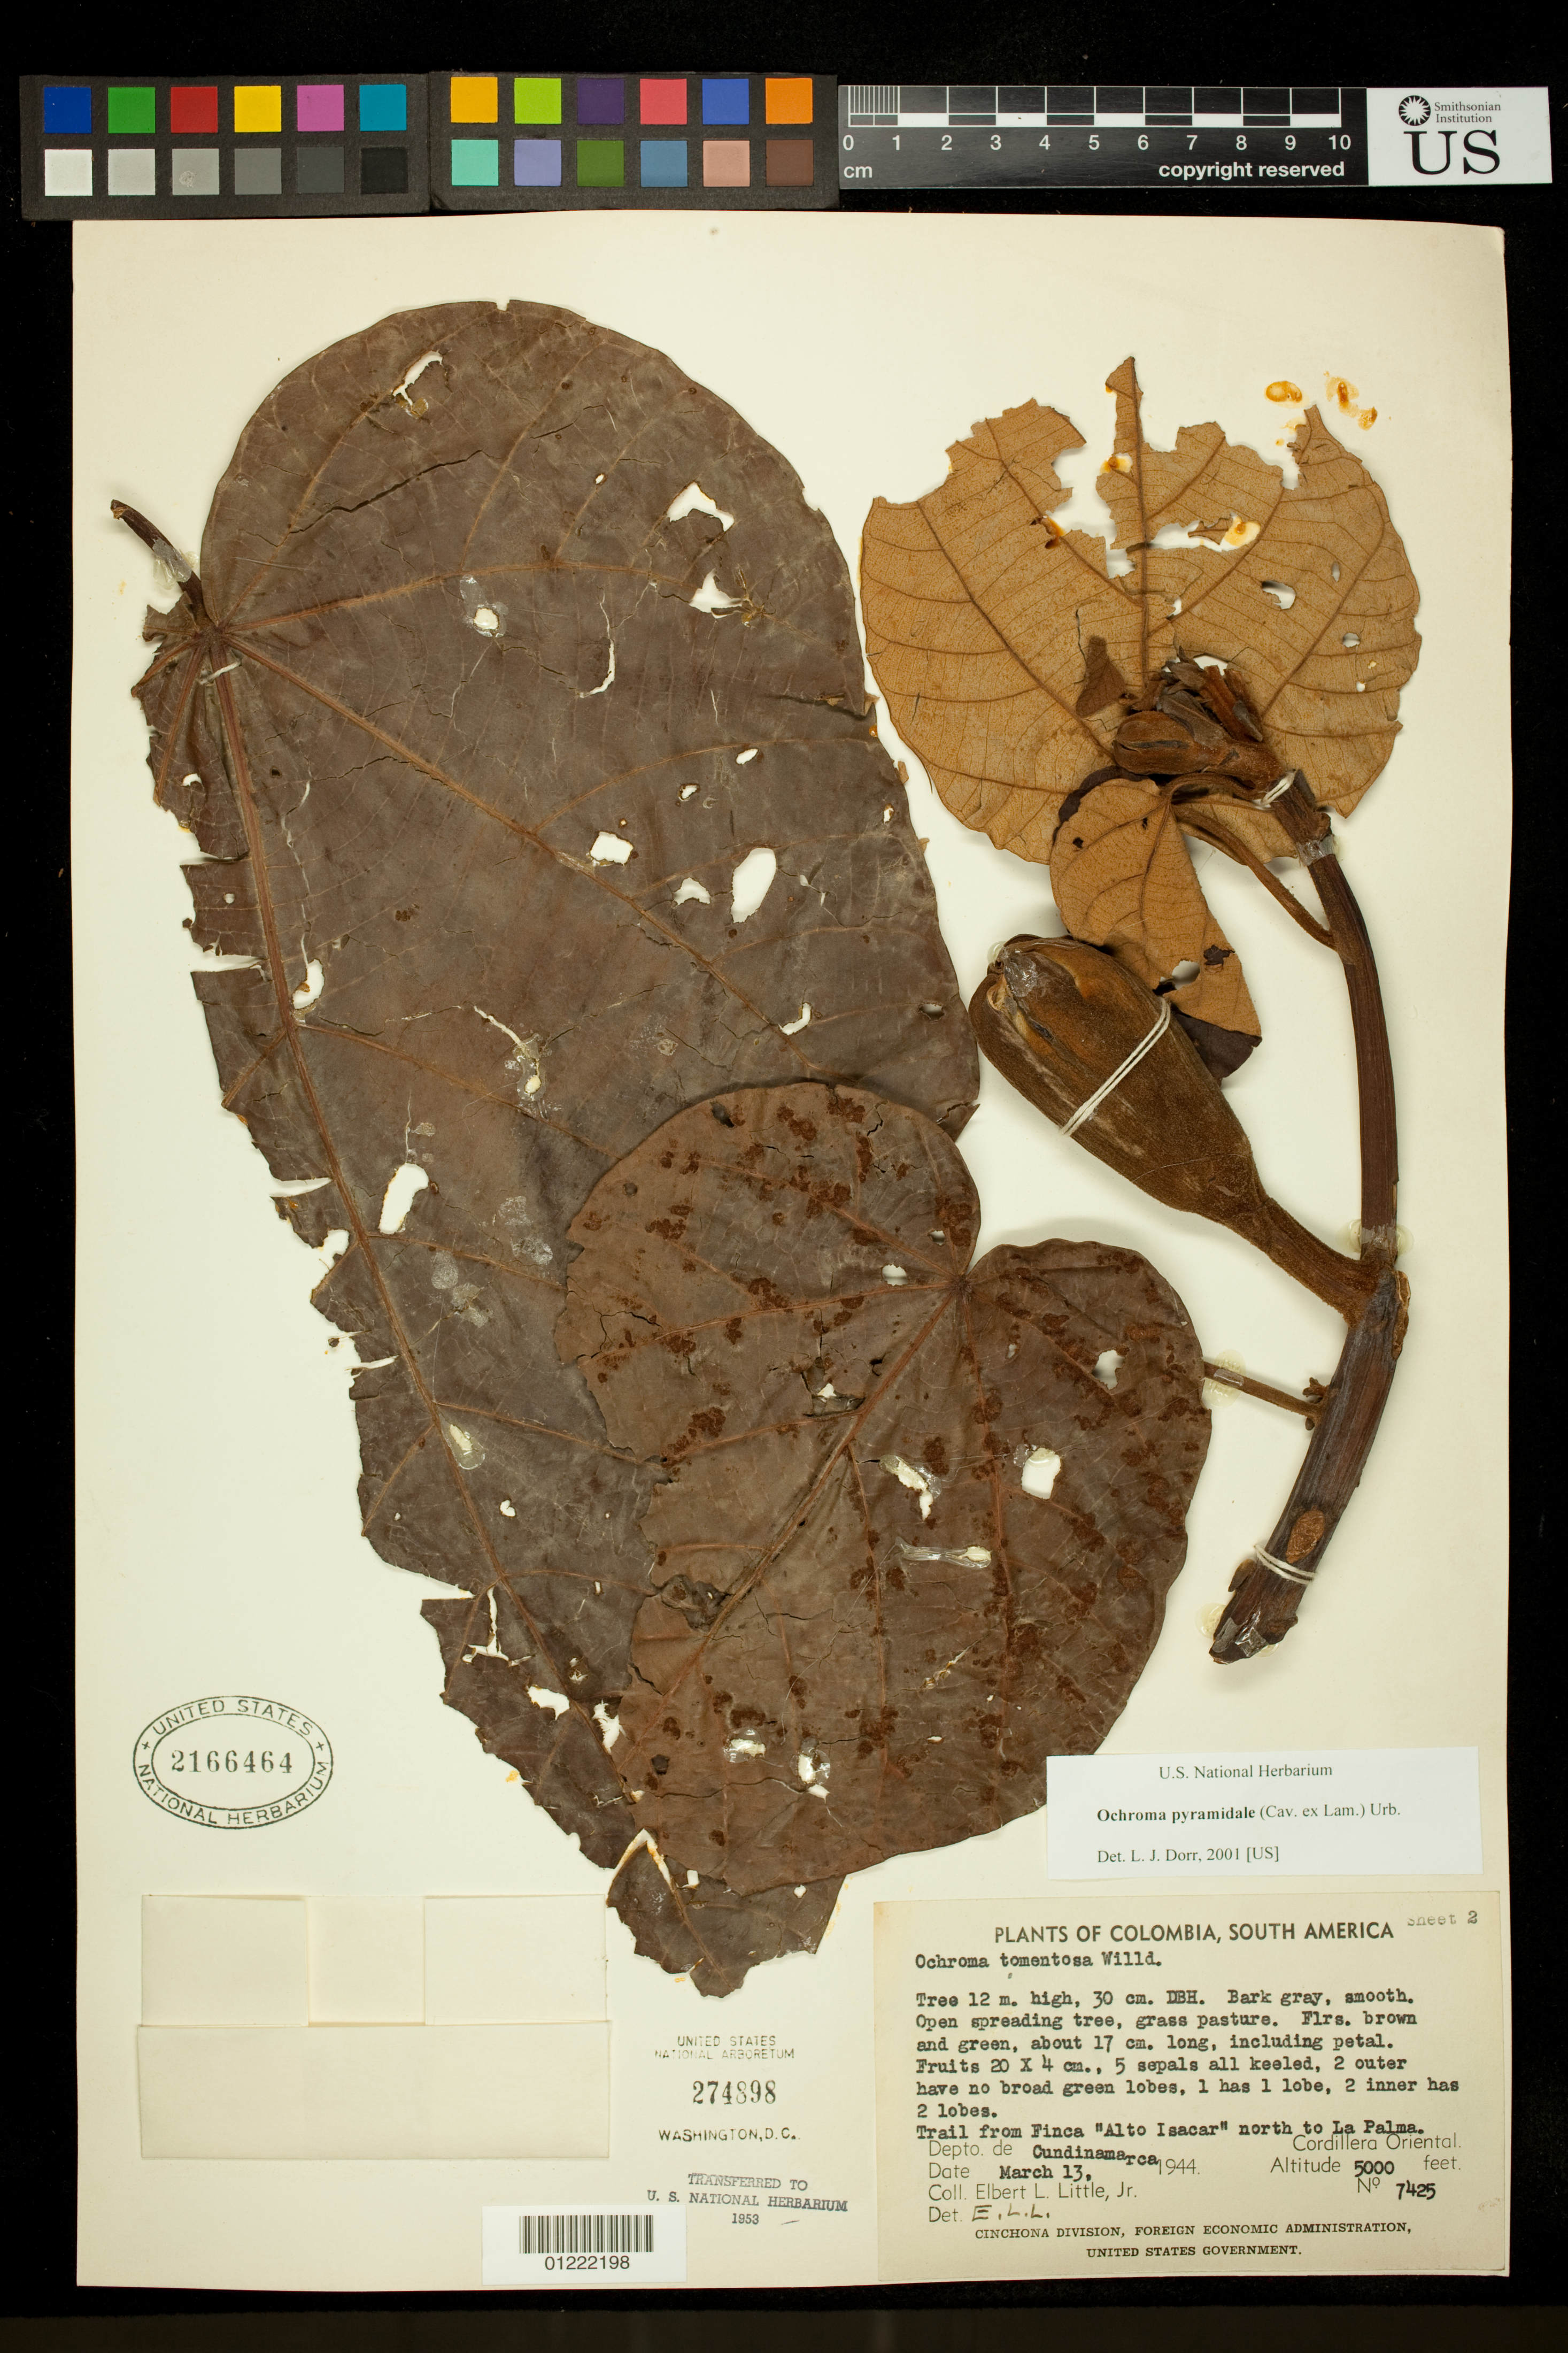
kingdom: Plantae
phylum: Tracheophyta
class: Magnoliopsida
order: Malvales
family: Malvaceae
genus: Ochroma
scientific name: Ochroma pyramidale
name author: (Cav. ex Lam.) Urb.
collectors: E. L. Little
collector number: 7425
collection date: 1944-03-13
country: Colombia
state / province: Cundinamarca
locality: Cordillera Oriental.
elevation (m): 1524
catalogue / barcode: US 2166464